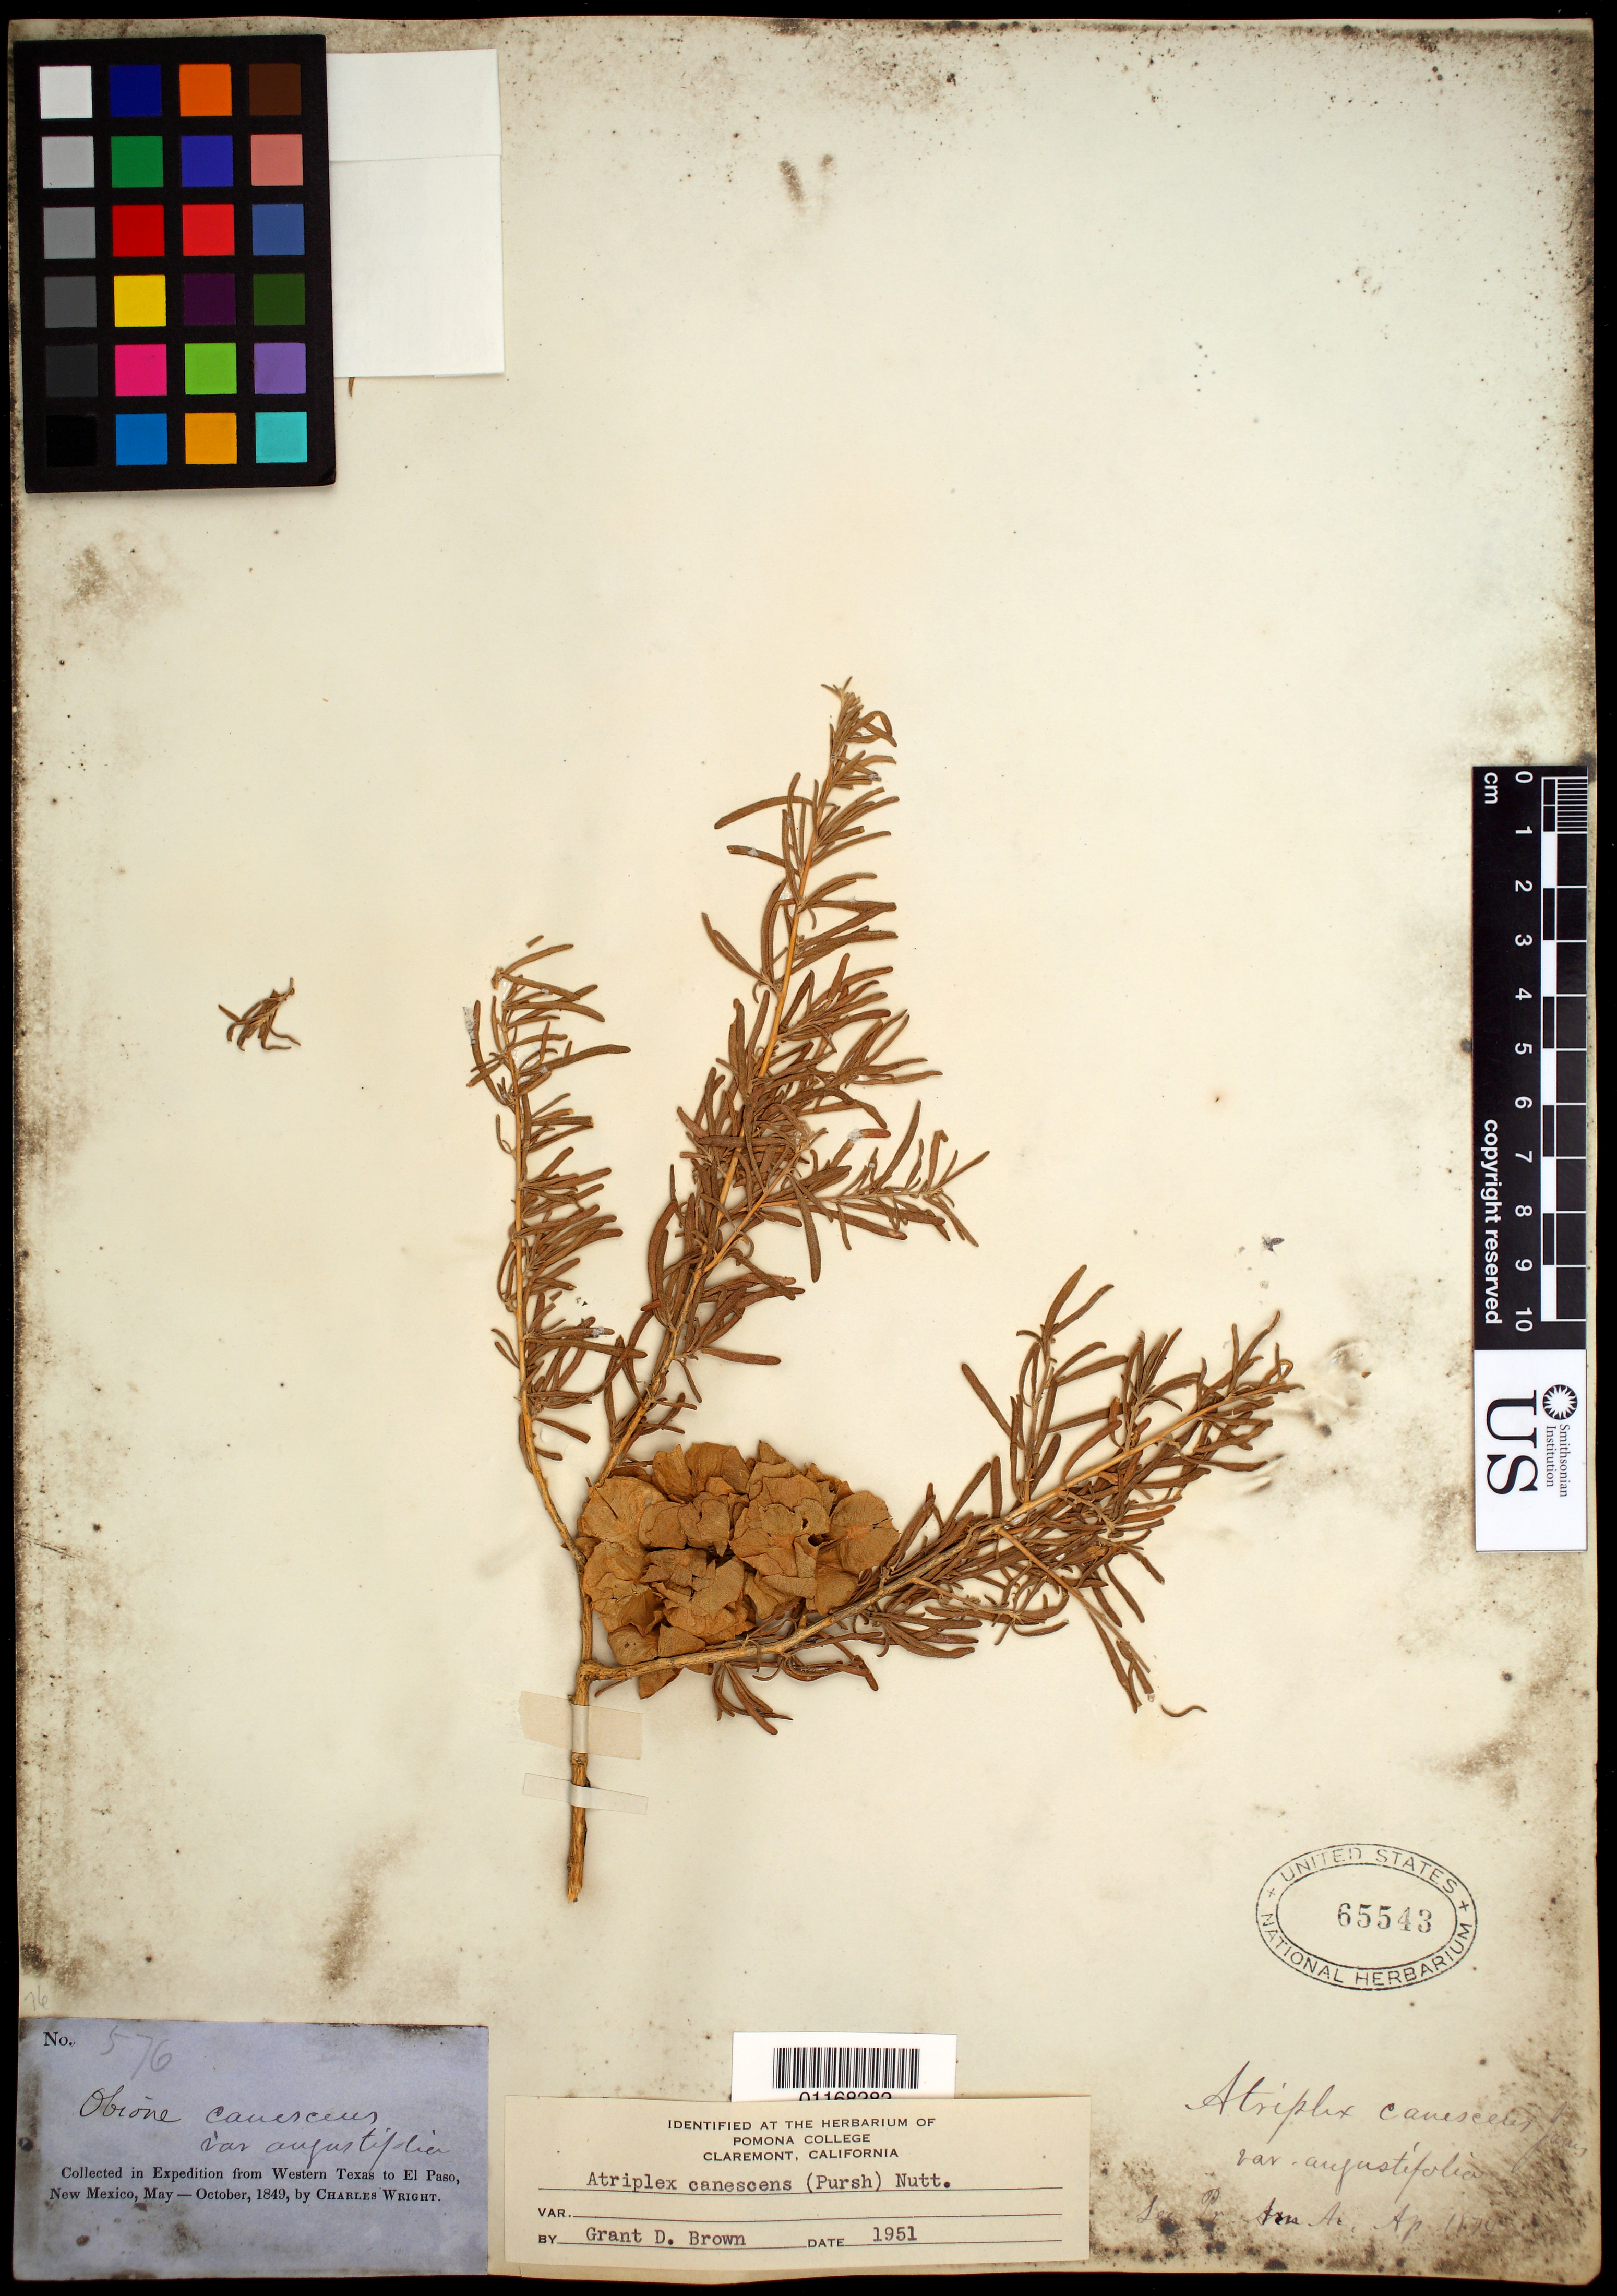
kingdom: Plantae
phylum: Tracheophyta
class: Magnoliopsida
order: Caryophyllales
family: Amaranthaceae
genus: Atriplex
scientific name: Atriplex canescens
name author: (Pursh) Nutt.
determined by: Brown, G. D.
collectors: C. Wright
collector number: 576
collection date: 1849-05/1849-10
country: United States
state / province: New Mexico / Texas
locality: Western Texas to El Paso.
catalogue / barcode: US 65543